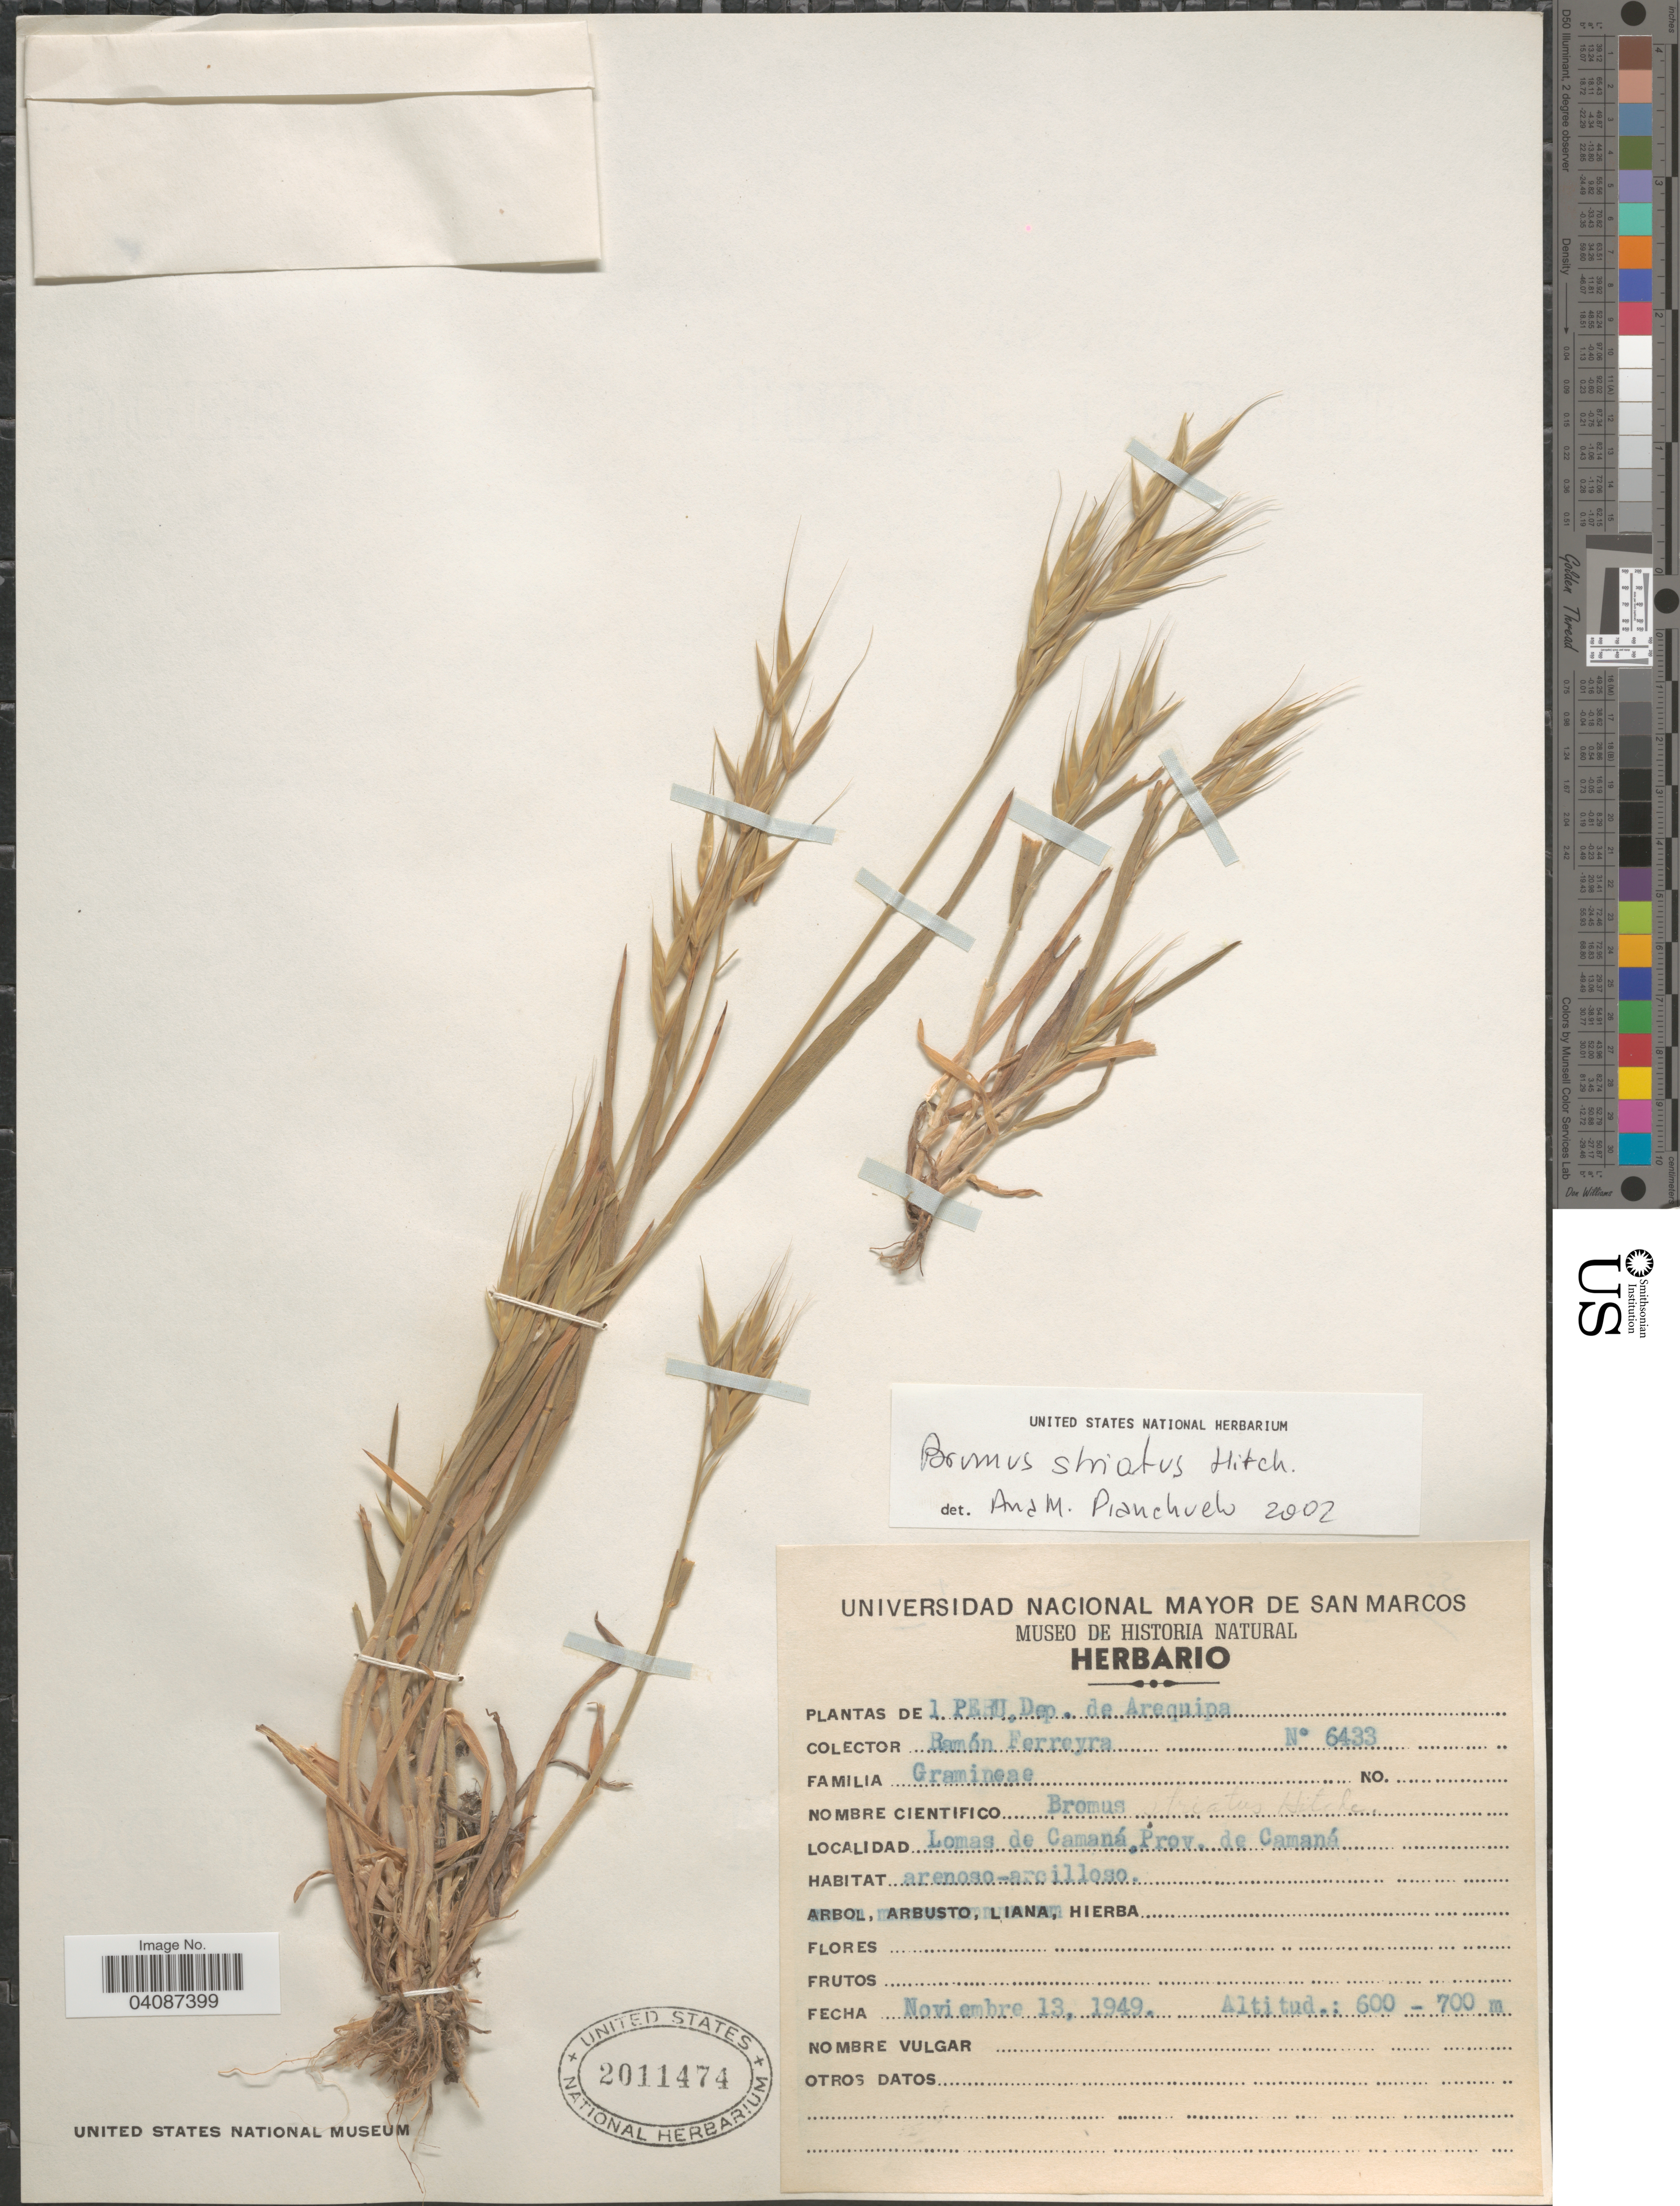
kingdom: Plantae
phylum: Tracheophyta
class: Liliopsida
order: Poales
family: Poaceae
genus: Bromus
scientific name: Bromus striatus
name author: Hitchc.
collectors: R. A. Ferreyra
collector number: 6433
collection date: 1949-11-13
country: Peru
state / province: Arequipa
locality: Dep. de Arequipa. Lomas de Camaná. Prov. de Camaná.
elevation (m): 600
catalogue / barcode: US 2011474